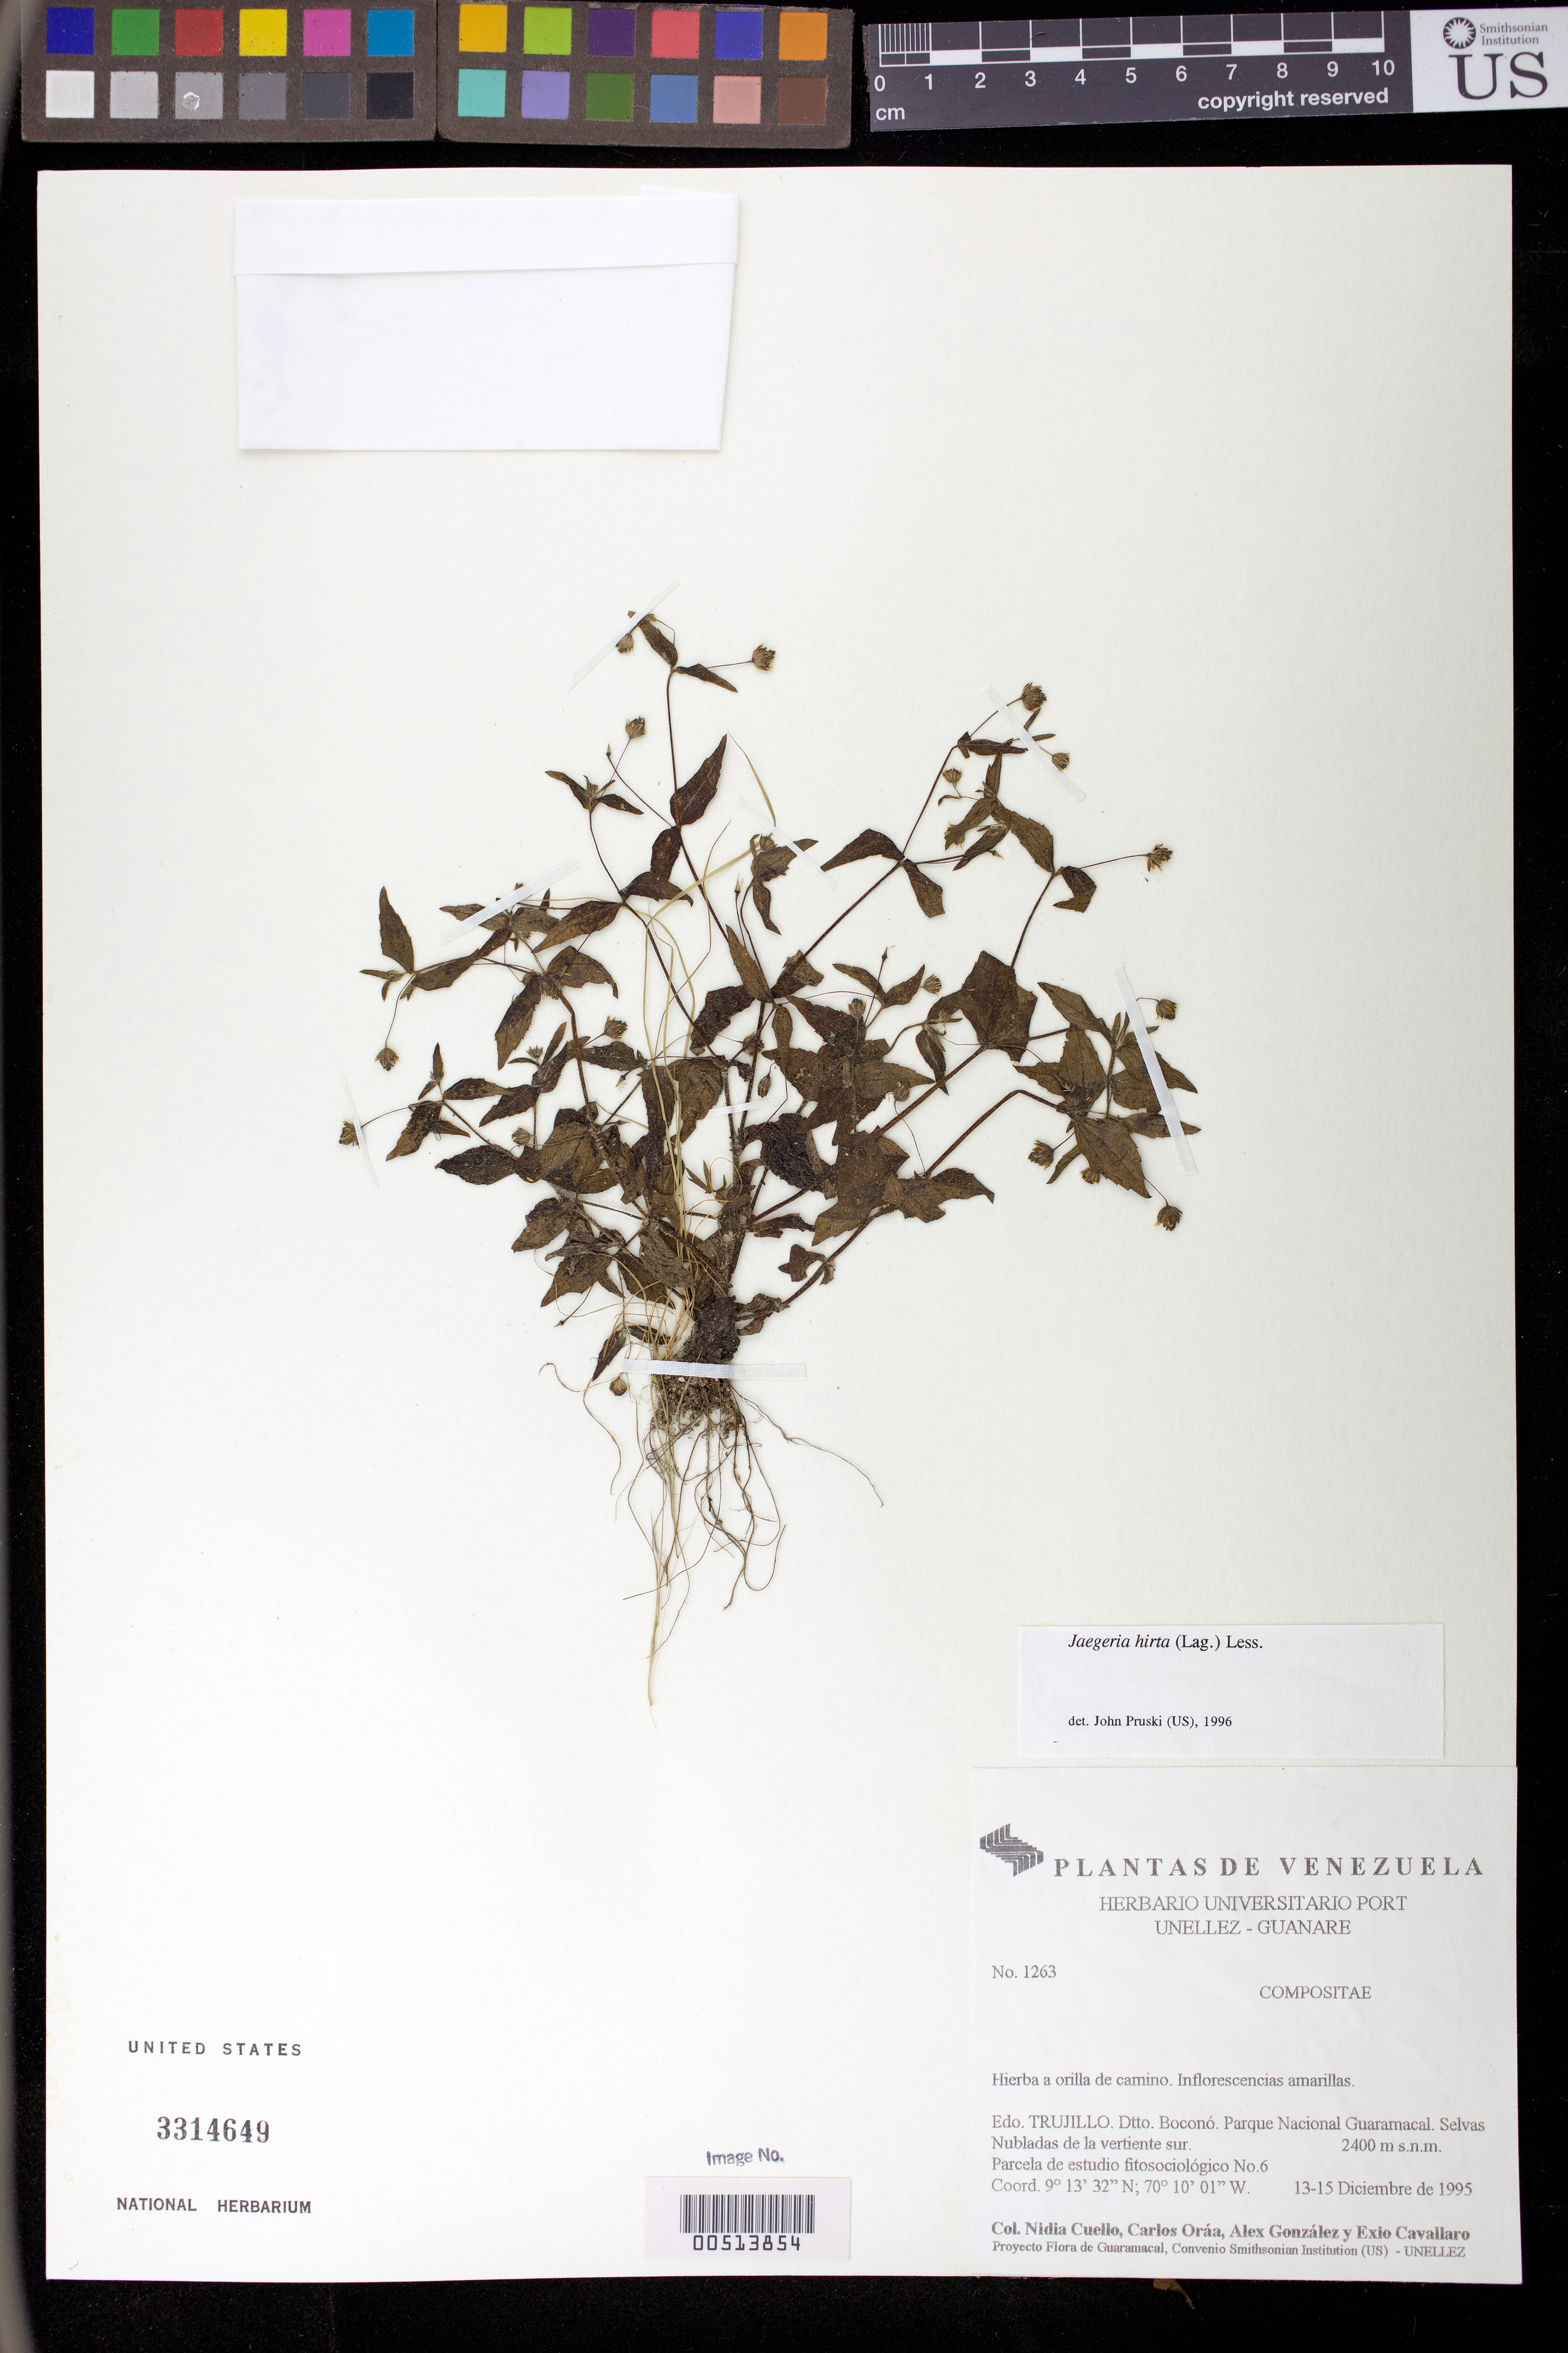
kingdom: Plantae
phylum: Tracheophyta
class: Magnoliopsida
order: Asterales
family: Asteraceae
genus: Jaegeria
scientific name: Jaegeria hirta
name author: (Lag.) Less.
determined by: Pruski, J. F.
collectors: N. L. Cuello, C. Oráa, A. Gonzáles & E. Cavallaro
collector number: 1263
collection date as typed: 13 Dec 1995 to 15 Dec 1995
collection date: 1995-12-13/1995-12-15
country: Venezuela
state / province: Trujillo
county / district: Boconó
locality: Parque Nacional Guaramacal, vertiente S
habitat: Selvas Nubladas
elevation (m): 2400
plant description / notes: MO, PORT, US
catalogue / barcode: US 3314649